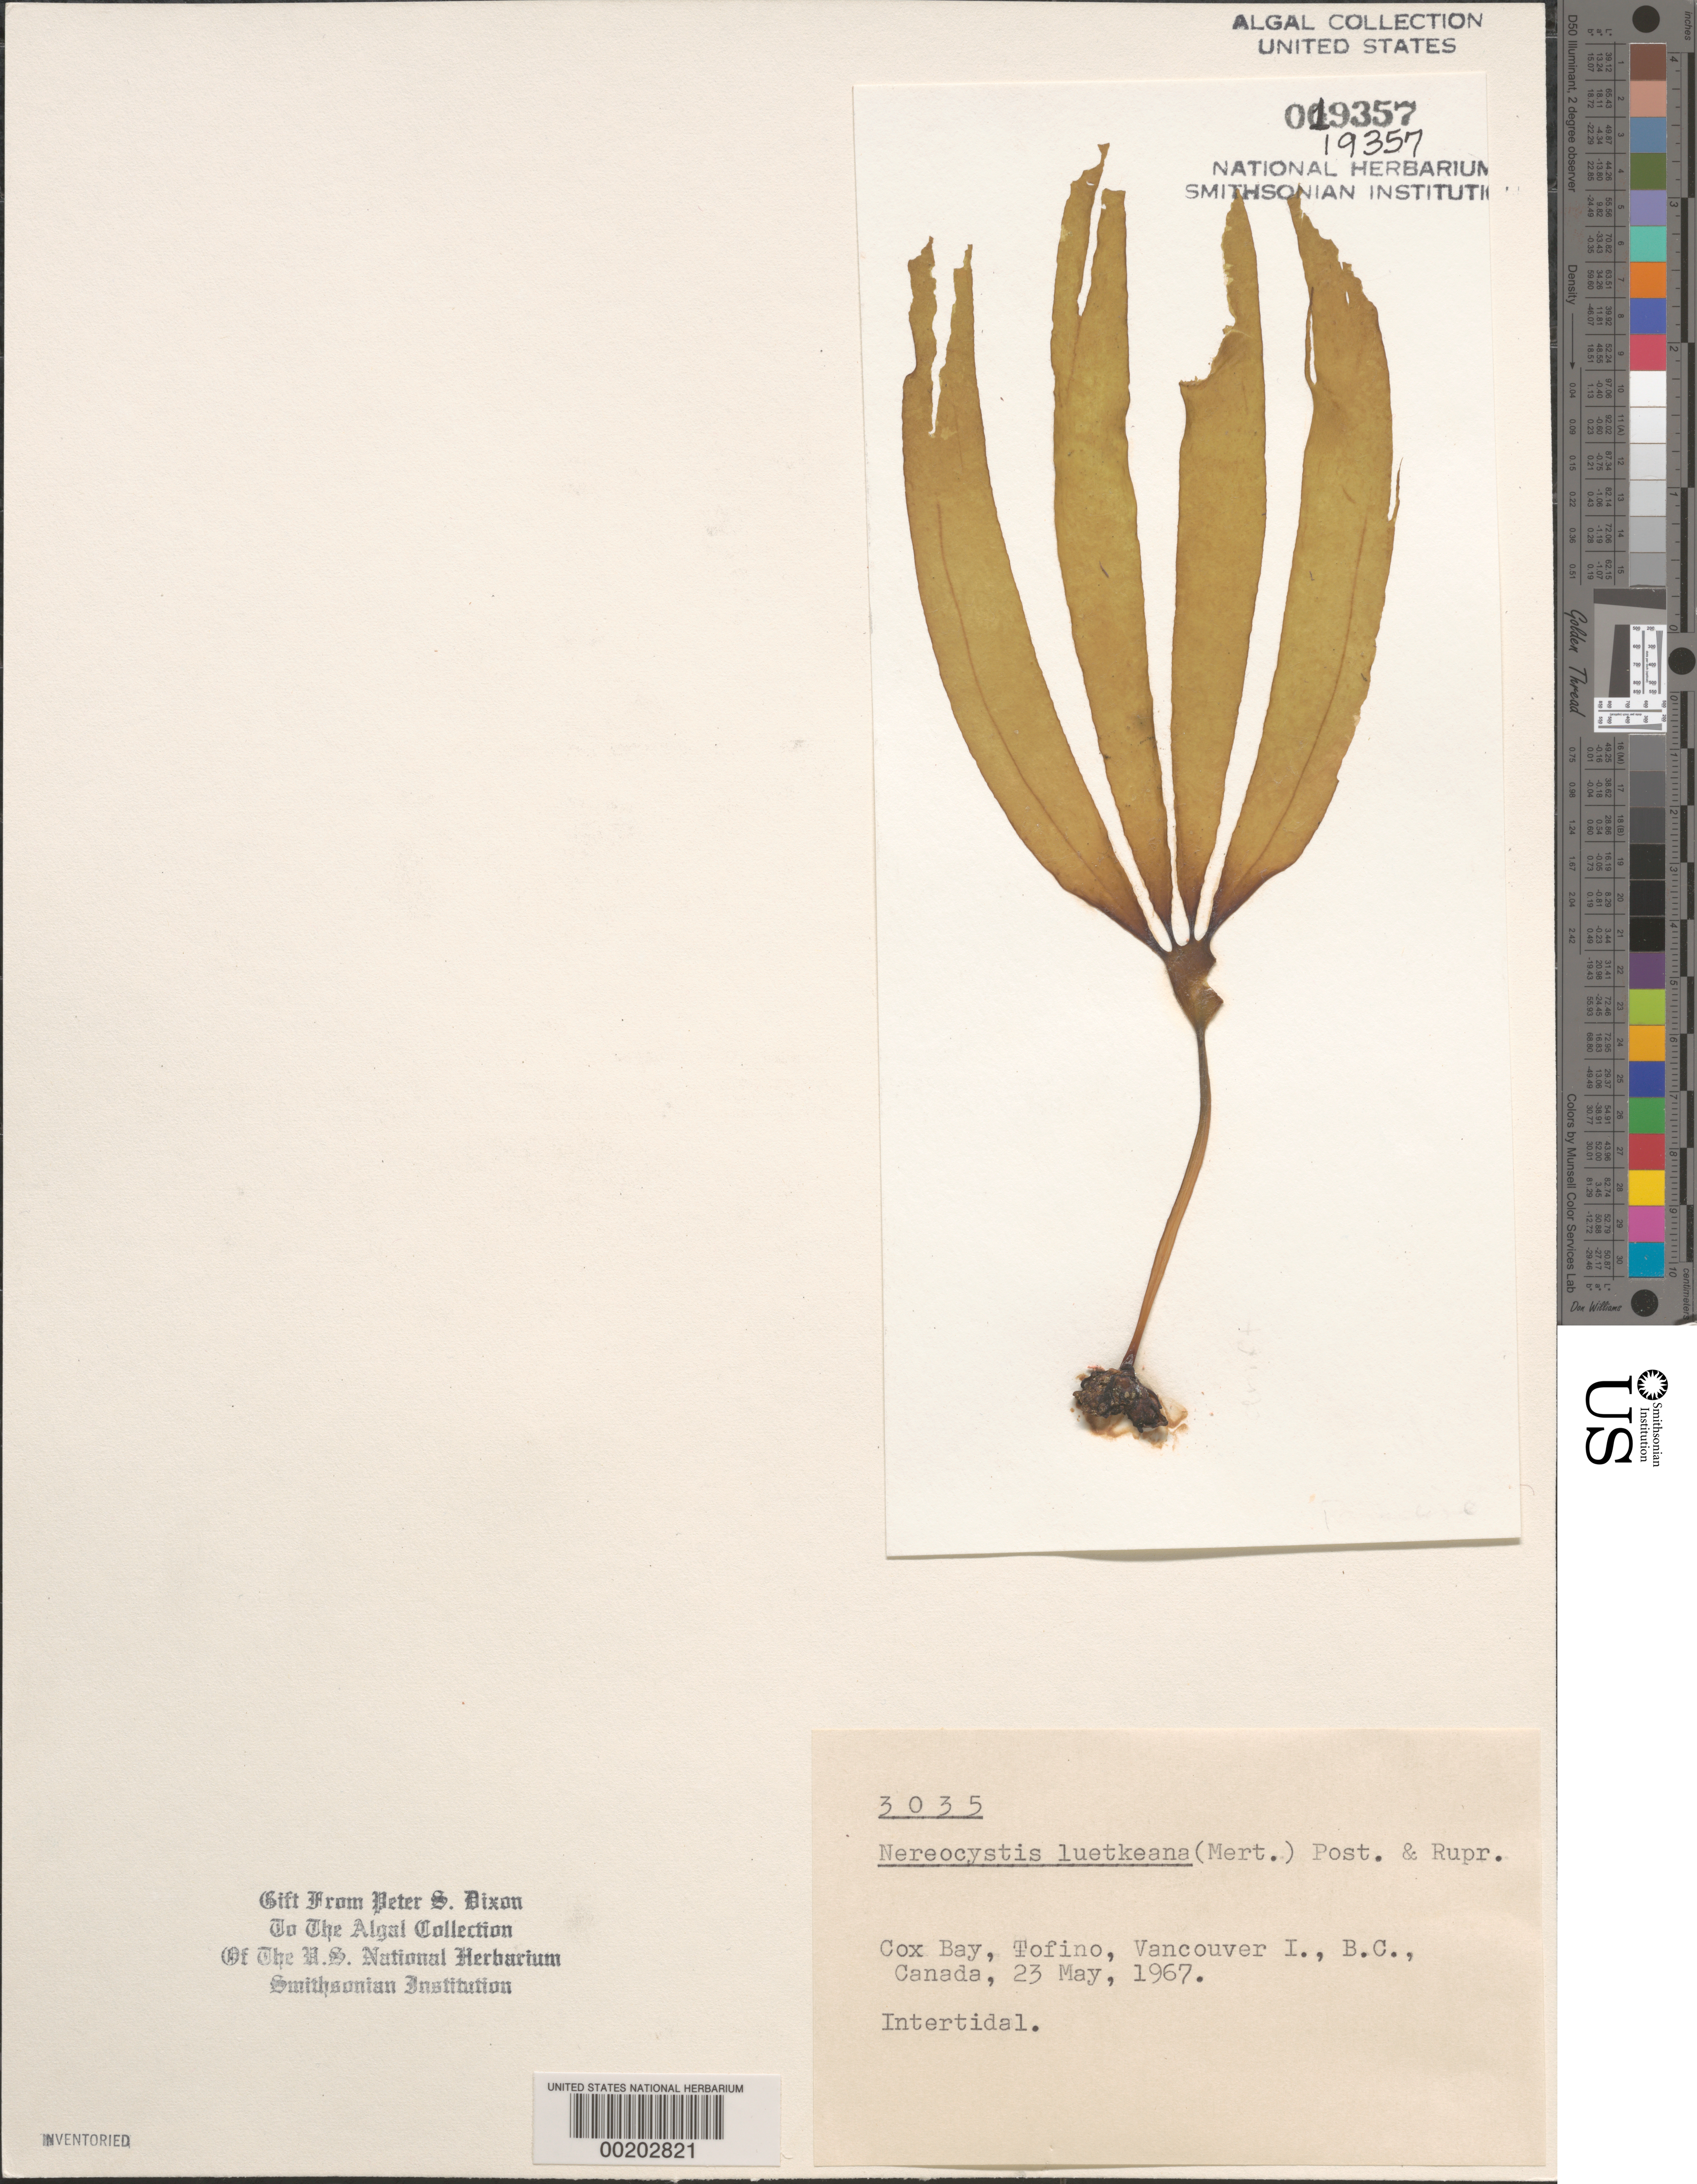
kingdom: Chromista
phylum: Ochrophyta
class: Phaeophyceae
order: Laminariales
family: Laminariaceae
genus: Nereocystis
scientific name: Nereocystis luetkeana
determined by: Dixon, P. S.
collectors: P. S. Dixon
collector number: PSD 3035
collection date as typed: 23 May 1967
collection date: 1967-05-23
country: Canada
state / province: British Columbia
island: Cox Island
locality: Near Tofino, Vancouver Island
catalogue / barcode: US 19357